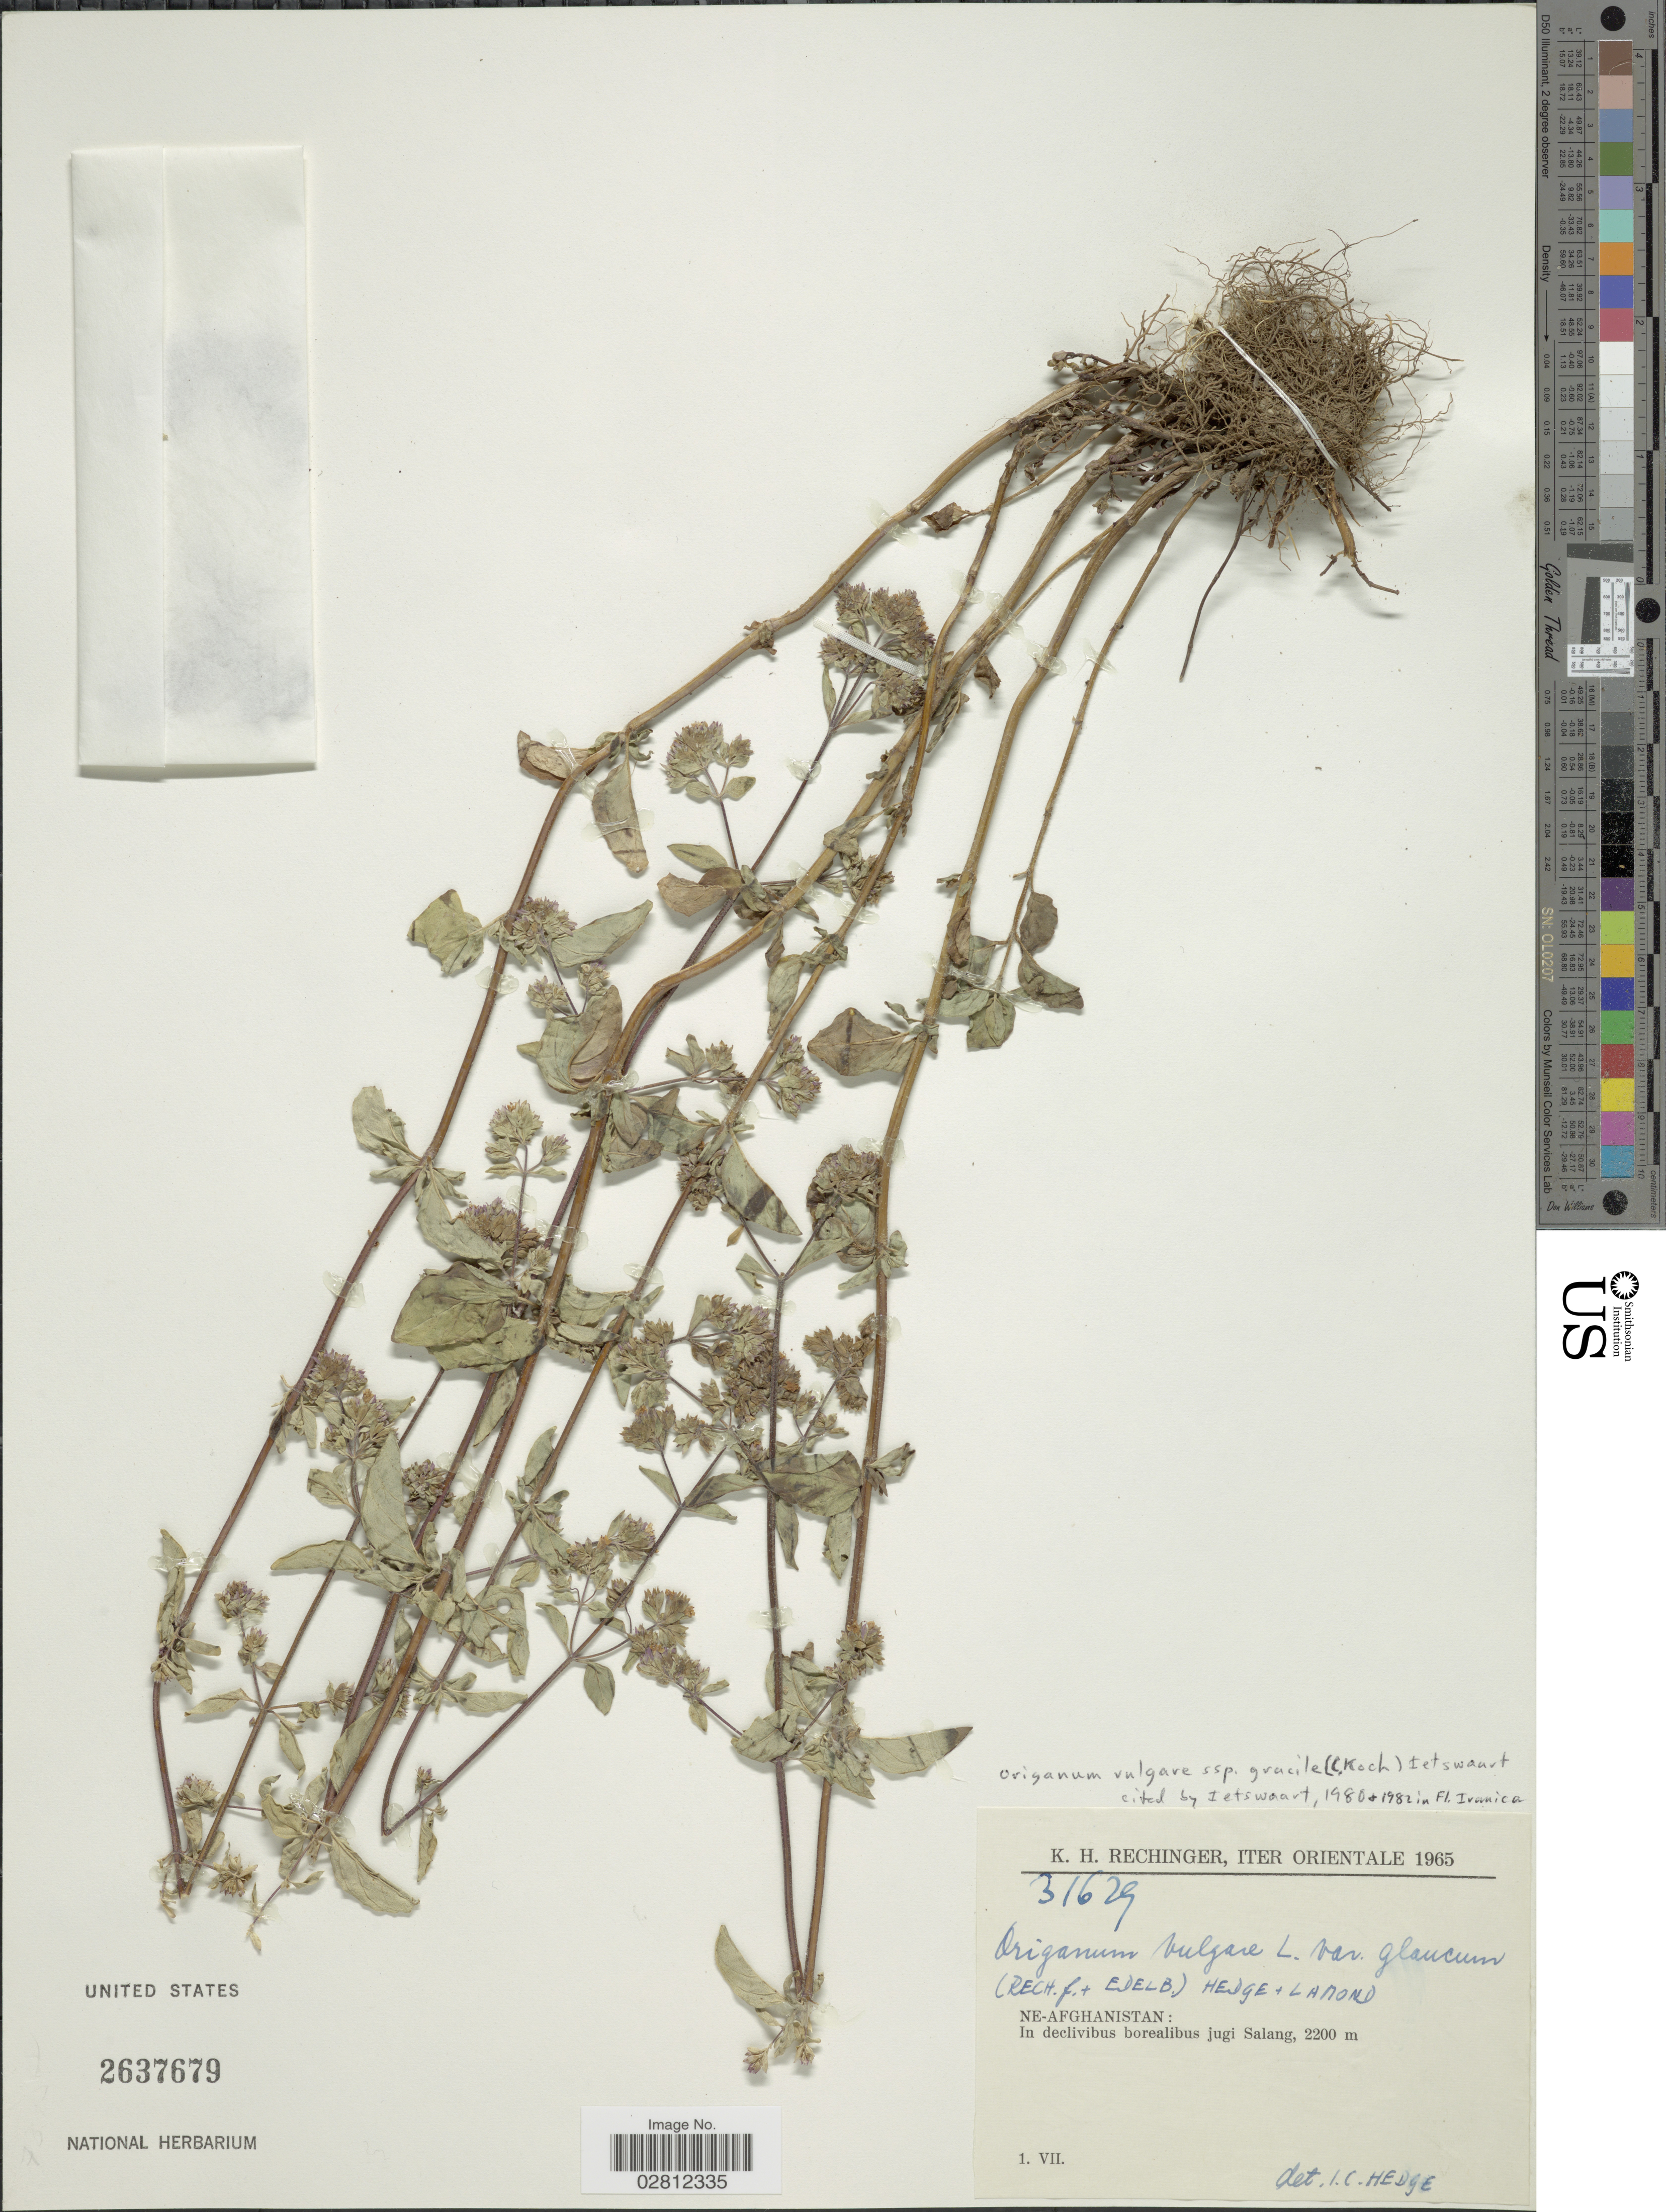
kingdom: Plantae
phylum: Tracheophyta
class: Magnoliopsida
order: Lamiales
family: Lamiaceae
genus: Origanum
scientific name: Origanum vulgare subsp. gracile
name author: (K. Koch) Ietsw.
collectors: K. H. Rechinger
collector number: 31629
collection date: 1965-07-01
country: Afghanistan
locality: Iter Orientale, NE-Afghanistan, In declivibus borealibus jugi Salang.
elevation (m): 2200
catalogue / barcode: US 2637679